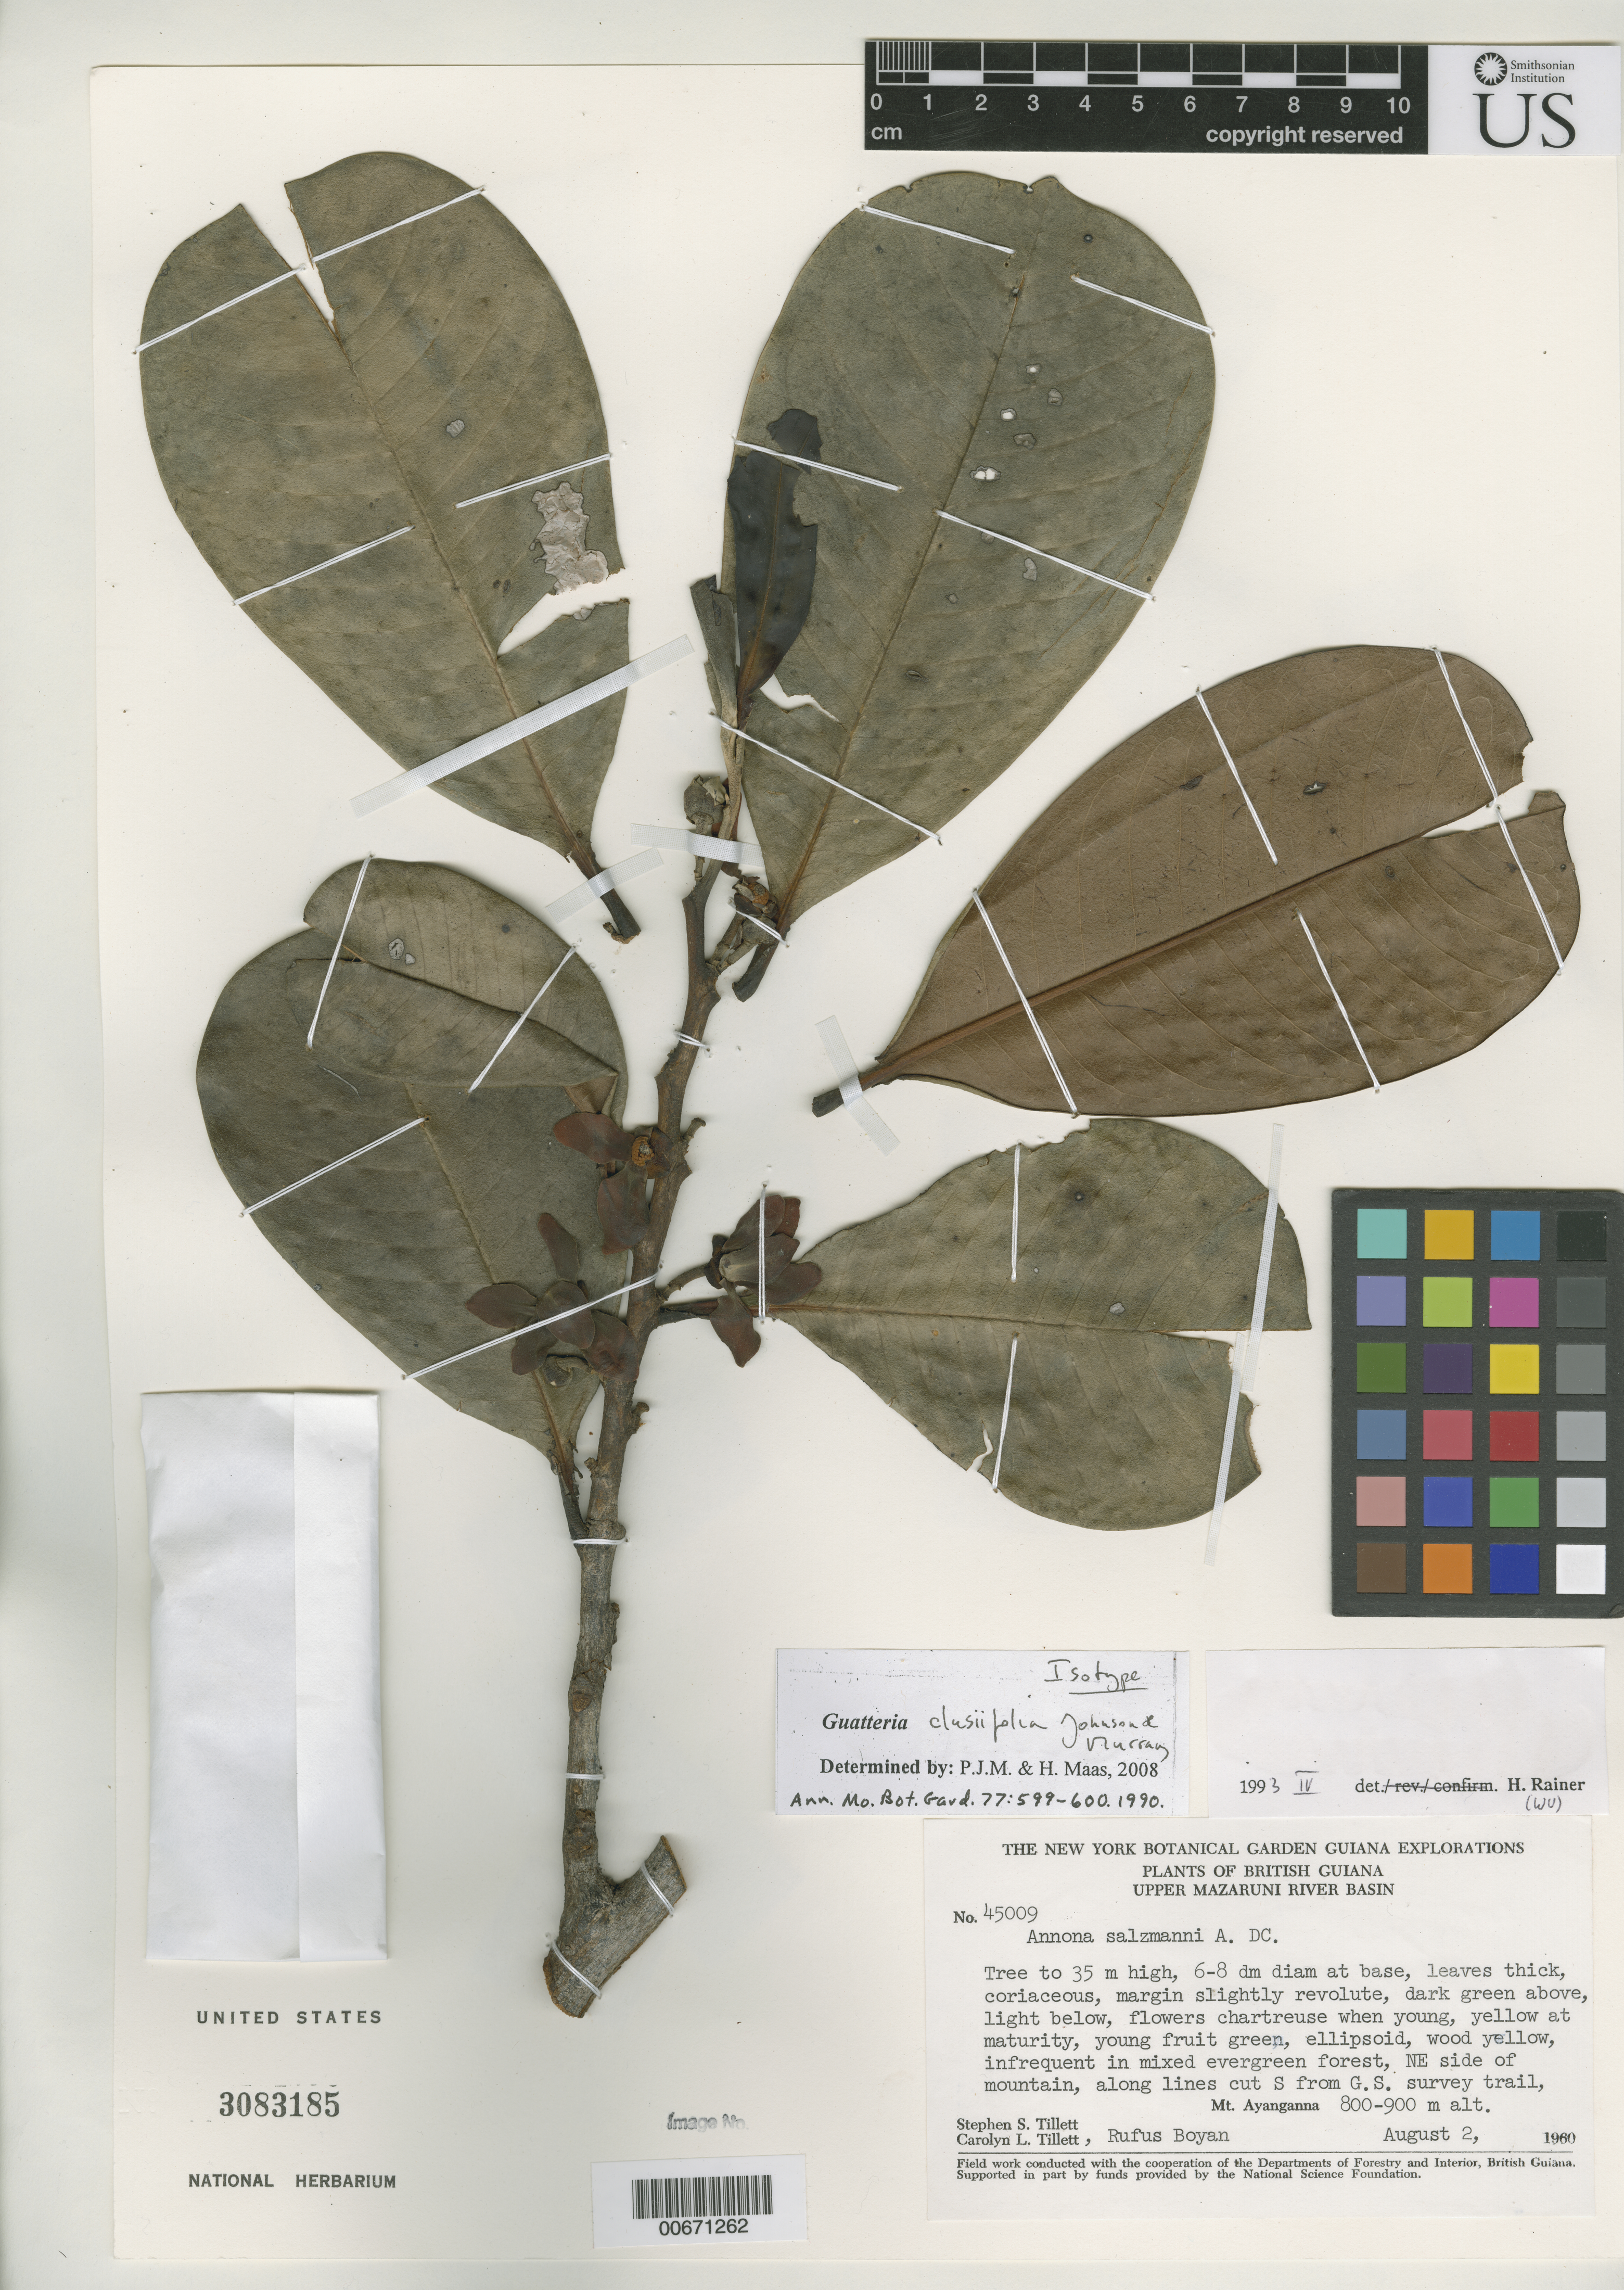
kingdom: Plantae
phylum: Tracheophyta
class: Magnoliopsida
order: Magnoliales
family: Annonaceae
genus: Guatteria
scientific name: Guatteria clusiifolia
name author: D.M. Johnson & N.A. Murray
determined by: Maas van de Kamer, H.; Maas, P. J.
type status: Isotype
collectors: S. S. Tillett, C. L. Tillett & R. Boyan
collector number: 45009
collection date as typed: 02 Aug 1960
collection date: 1960-08-02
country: Guyana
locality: British Guiana, Upper Mazaruni River basin. Mt. Ayanganna, NE side of mountain, along lines cut S from G.S. survey trail.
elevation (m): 800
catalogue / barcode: US 3083185